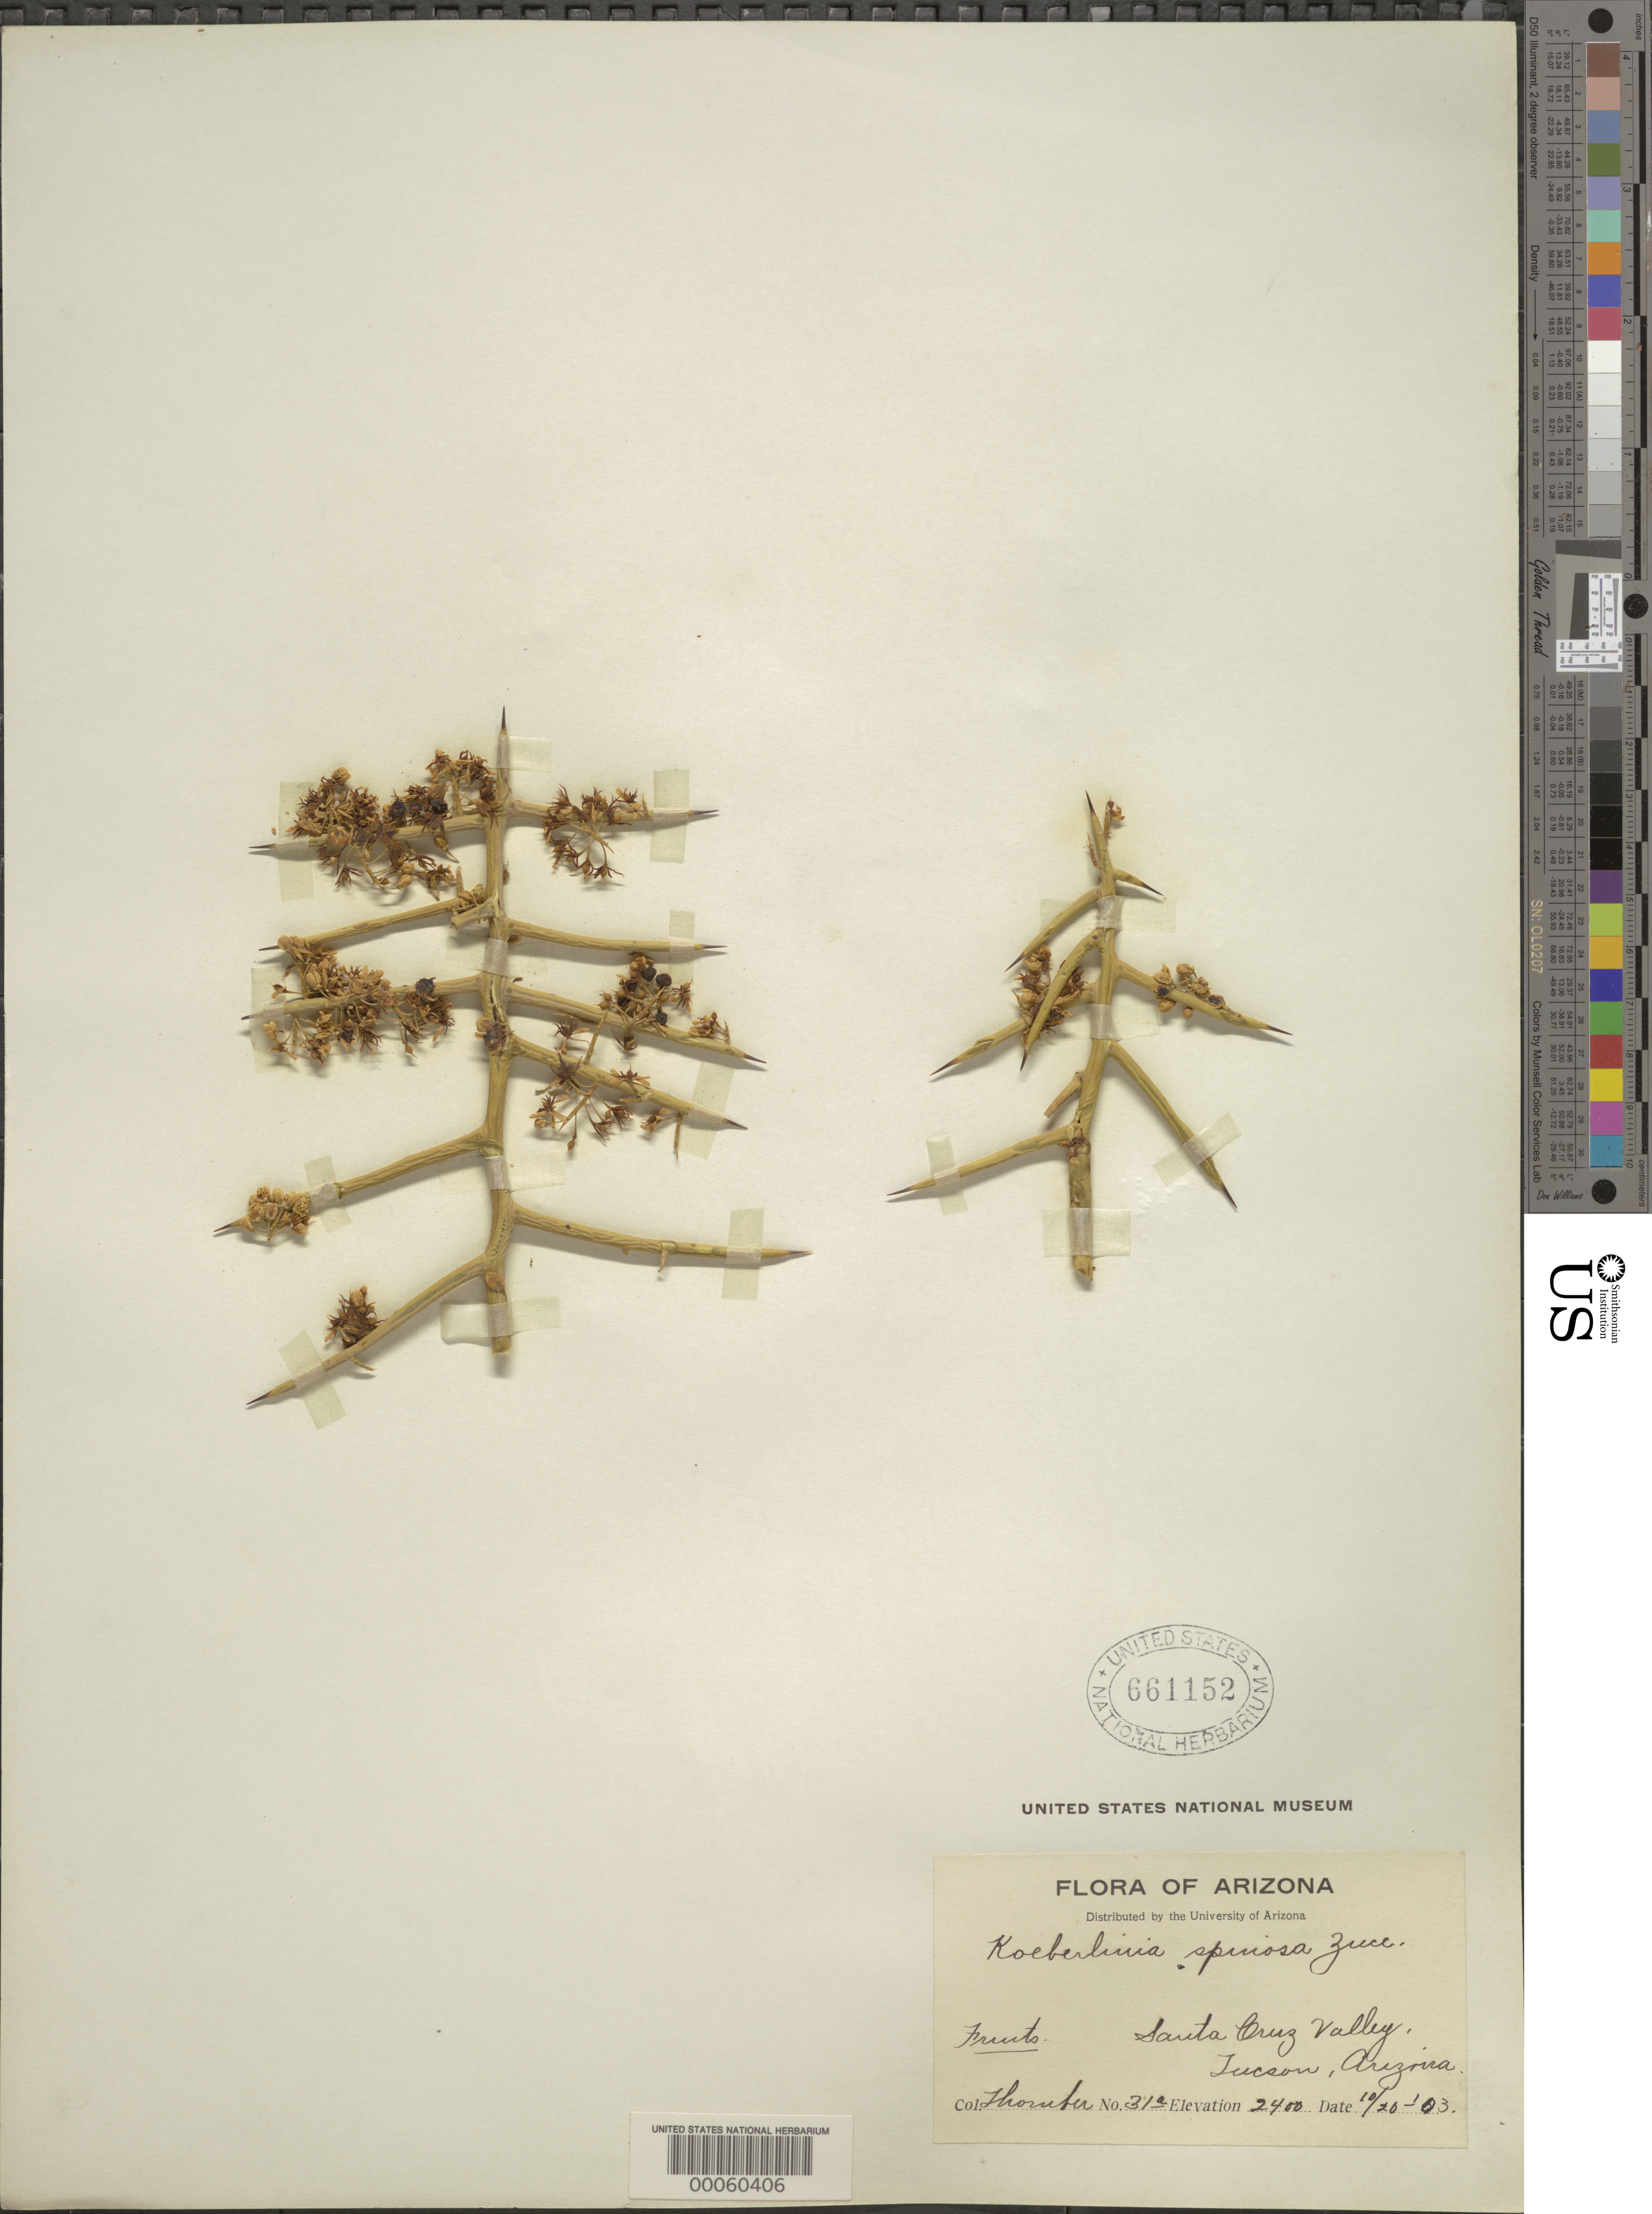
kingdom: Plantae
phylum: Tracheophyta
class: Magnoliopsida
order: Brassicales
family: Koeberliniaceae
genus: Koeberlinia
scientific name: Koeberlinia spinosa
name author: Zucc.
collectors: J. Thornber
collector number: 31a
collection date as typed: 20 Oct 1903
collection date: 1903-10-20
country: United States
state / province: Arizona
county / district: Pima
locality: Santa cruz valley, tucson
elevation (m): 732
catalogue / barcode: US 661152